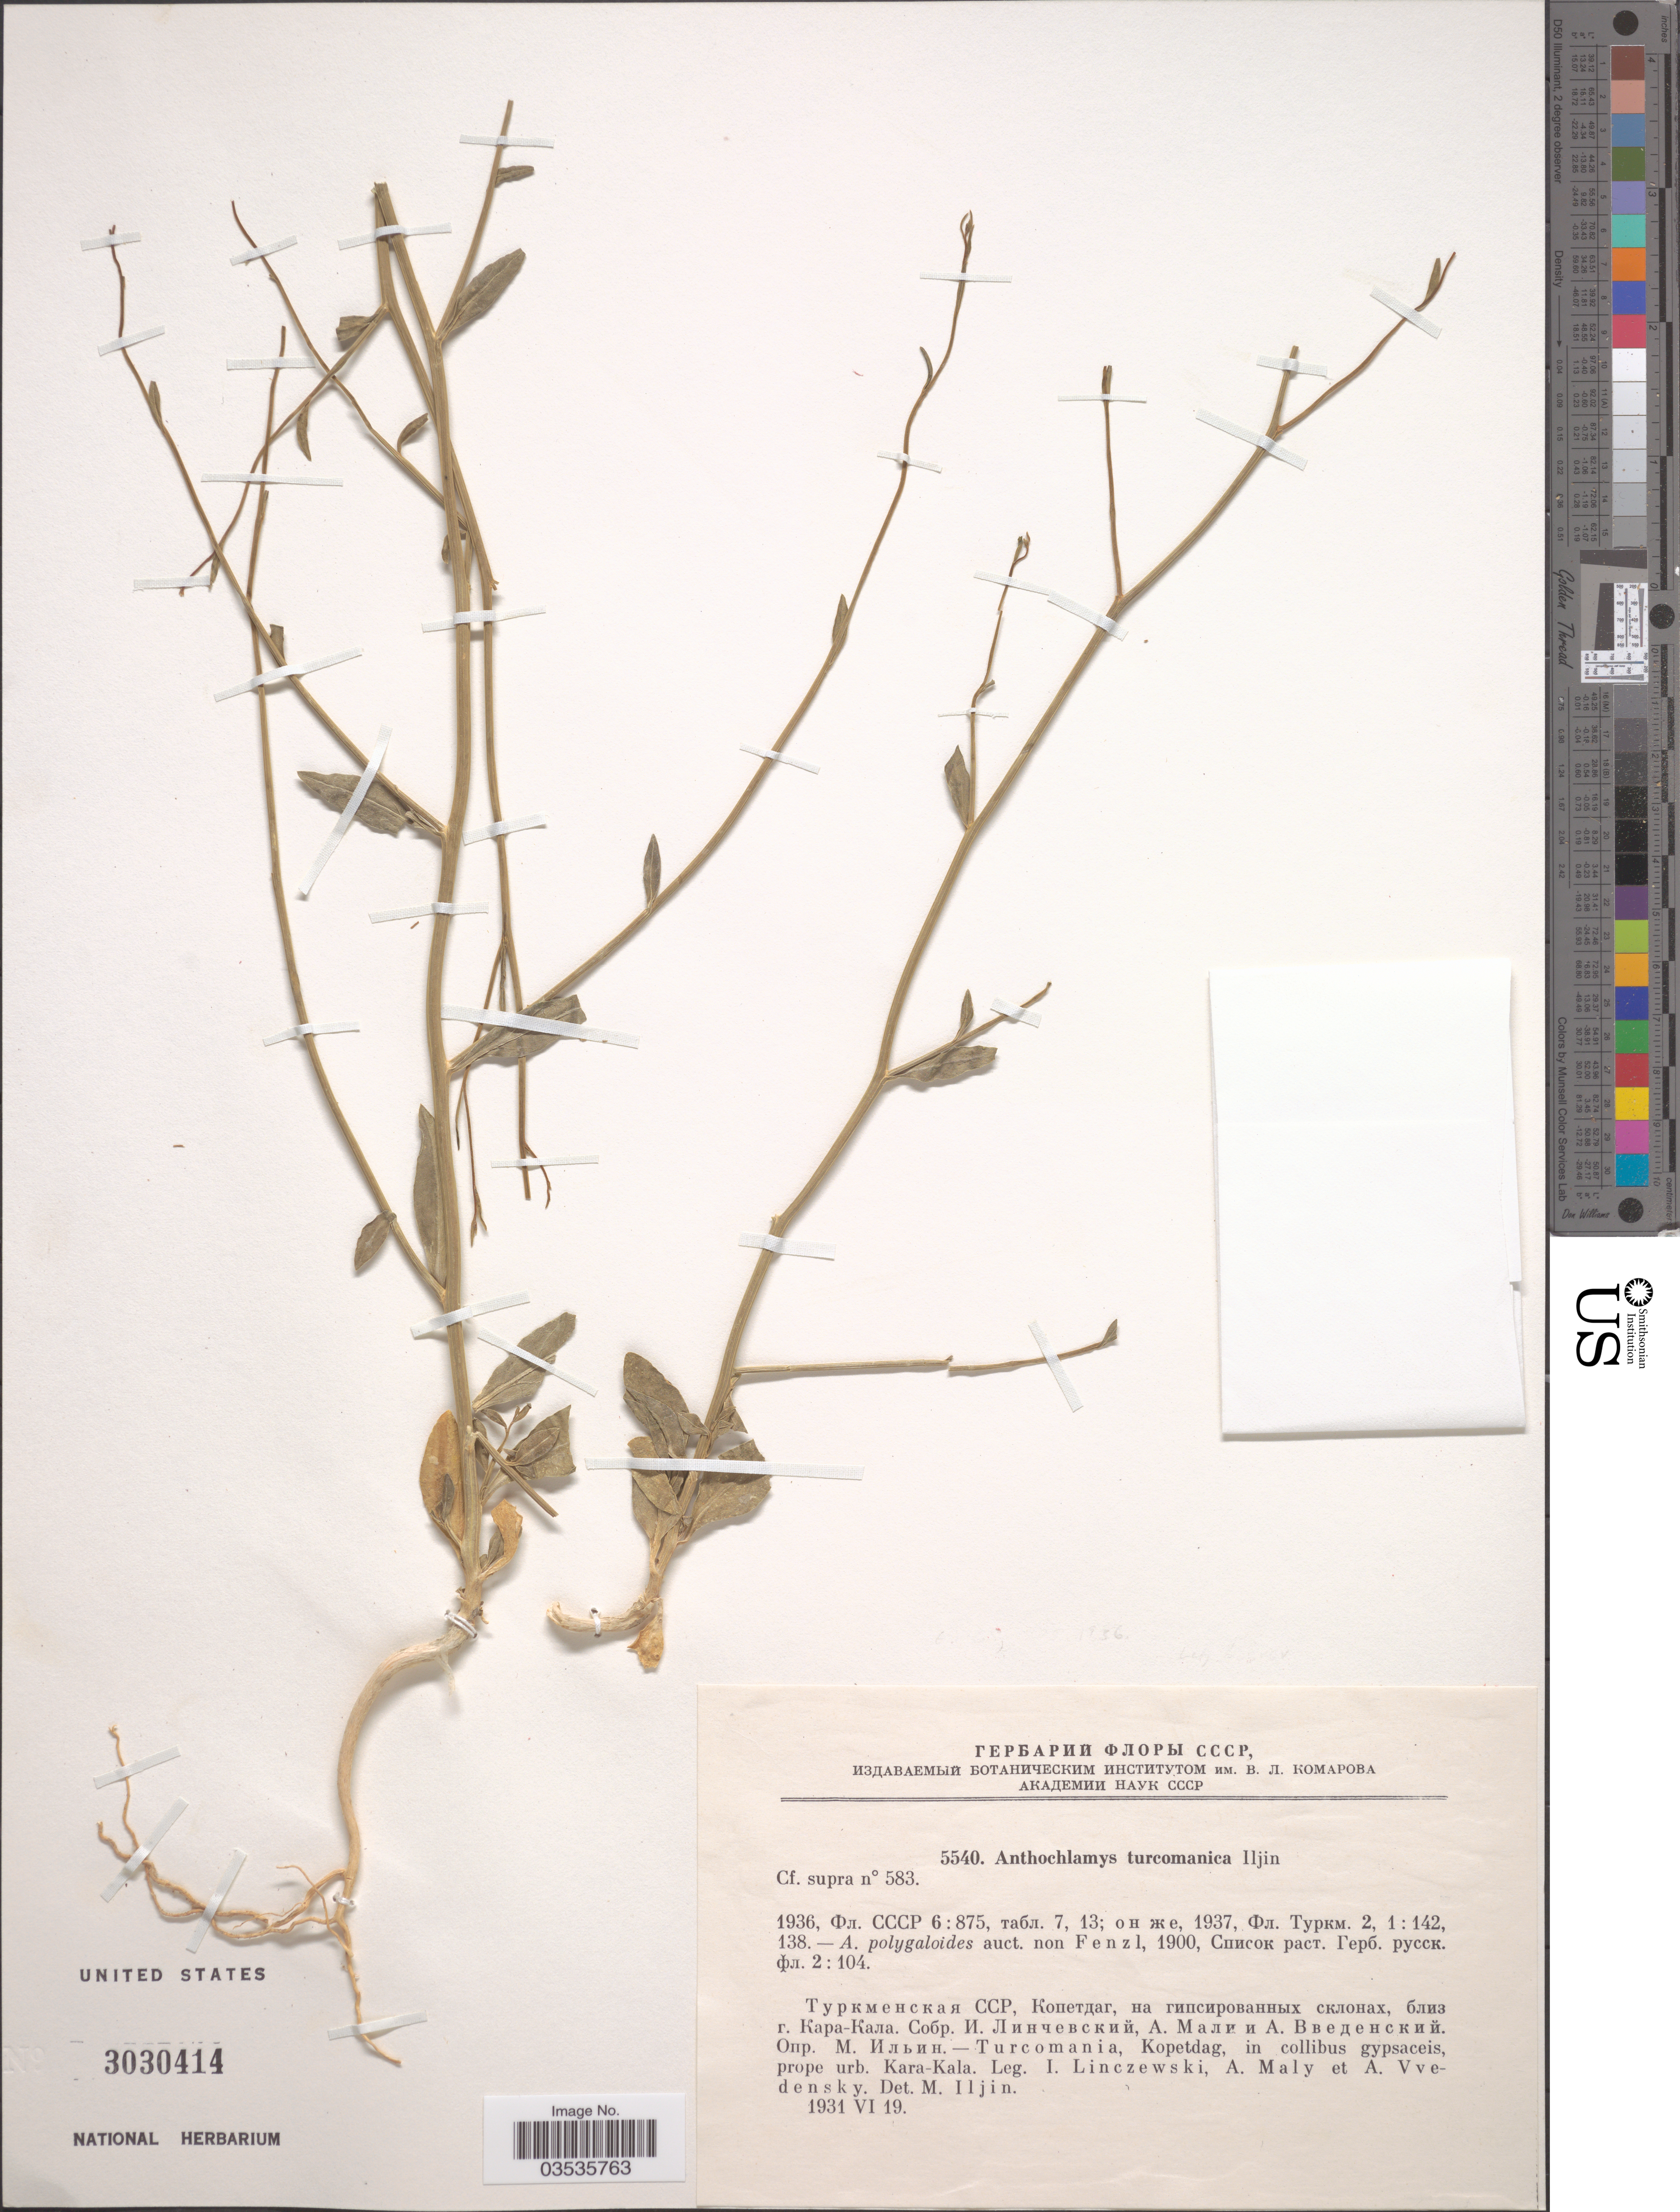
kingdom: Plantae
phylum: Tracheophyta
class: Magnoliopsida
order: Caryophyllales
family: Amaranthaceae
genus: Anthochlamys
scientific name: Anthochlamys turcomanica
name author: Iljin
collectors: I. Linczewski, A. Maly & A. Vvedensky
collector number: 5540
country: Turkmenistan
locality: Turcomania, Kopetdag, in collibus gypsaceis, prope urb. Kara-Kala.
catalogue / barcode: US 3030414